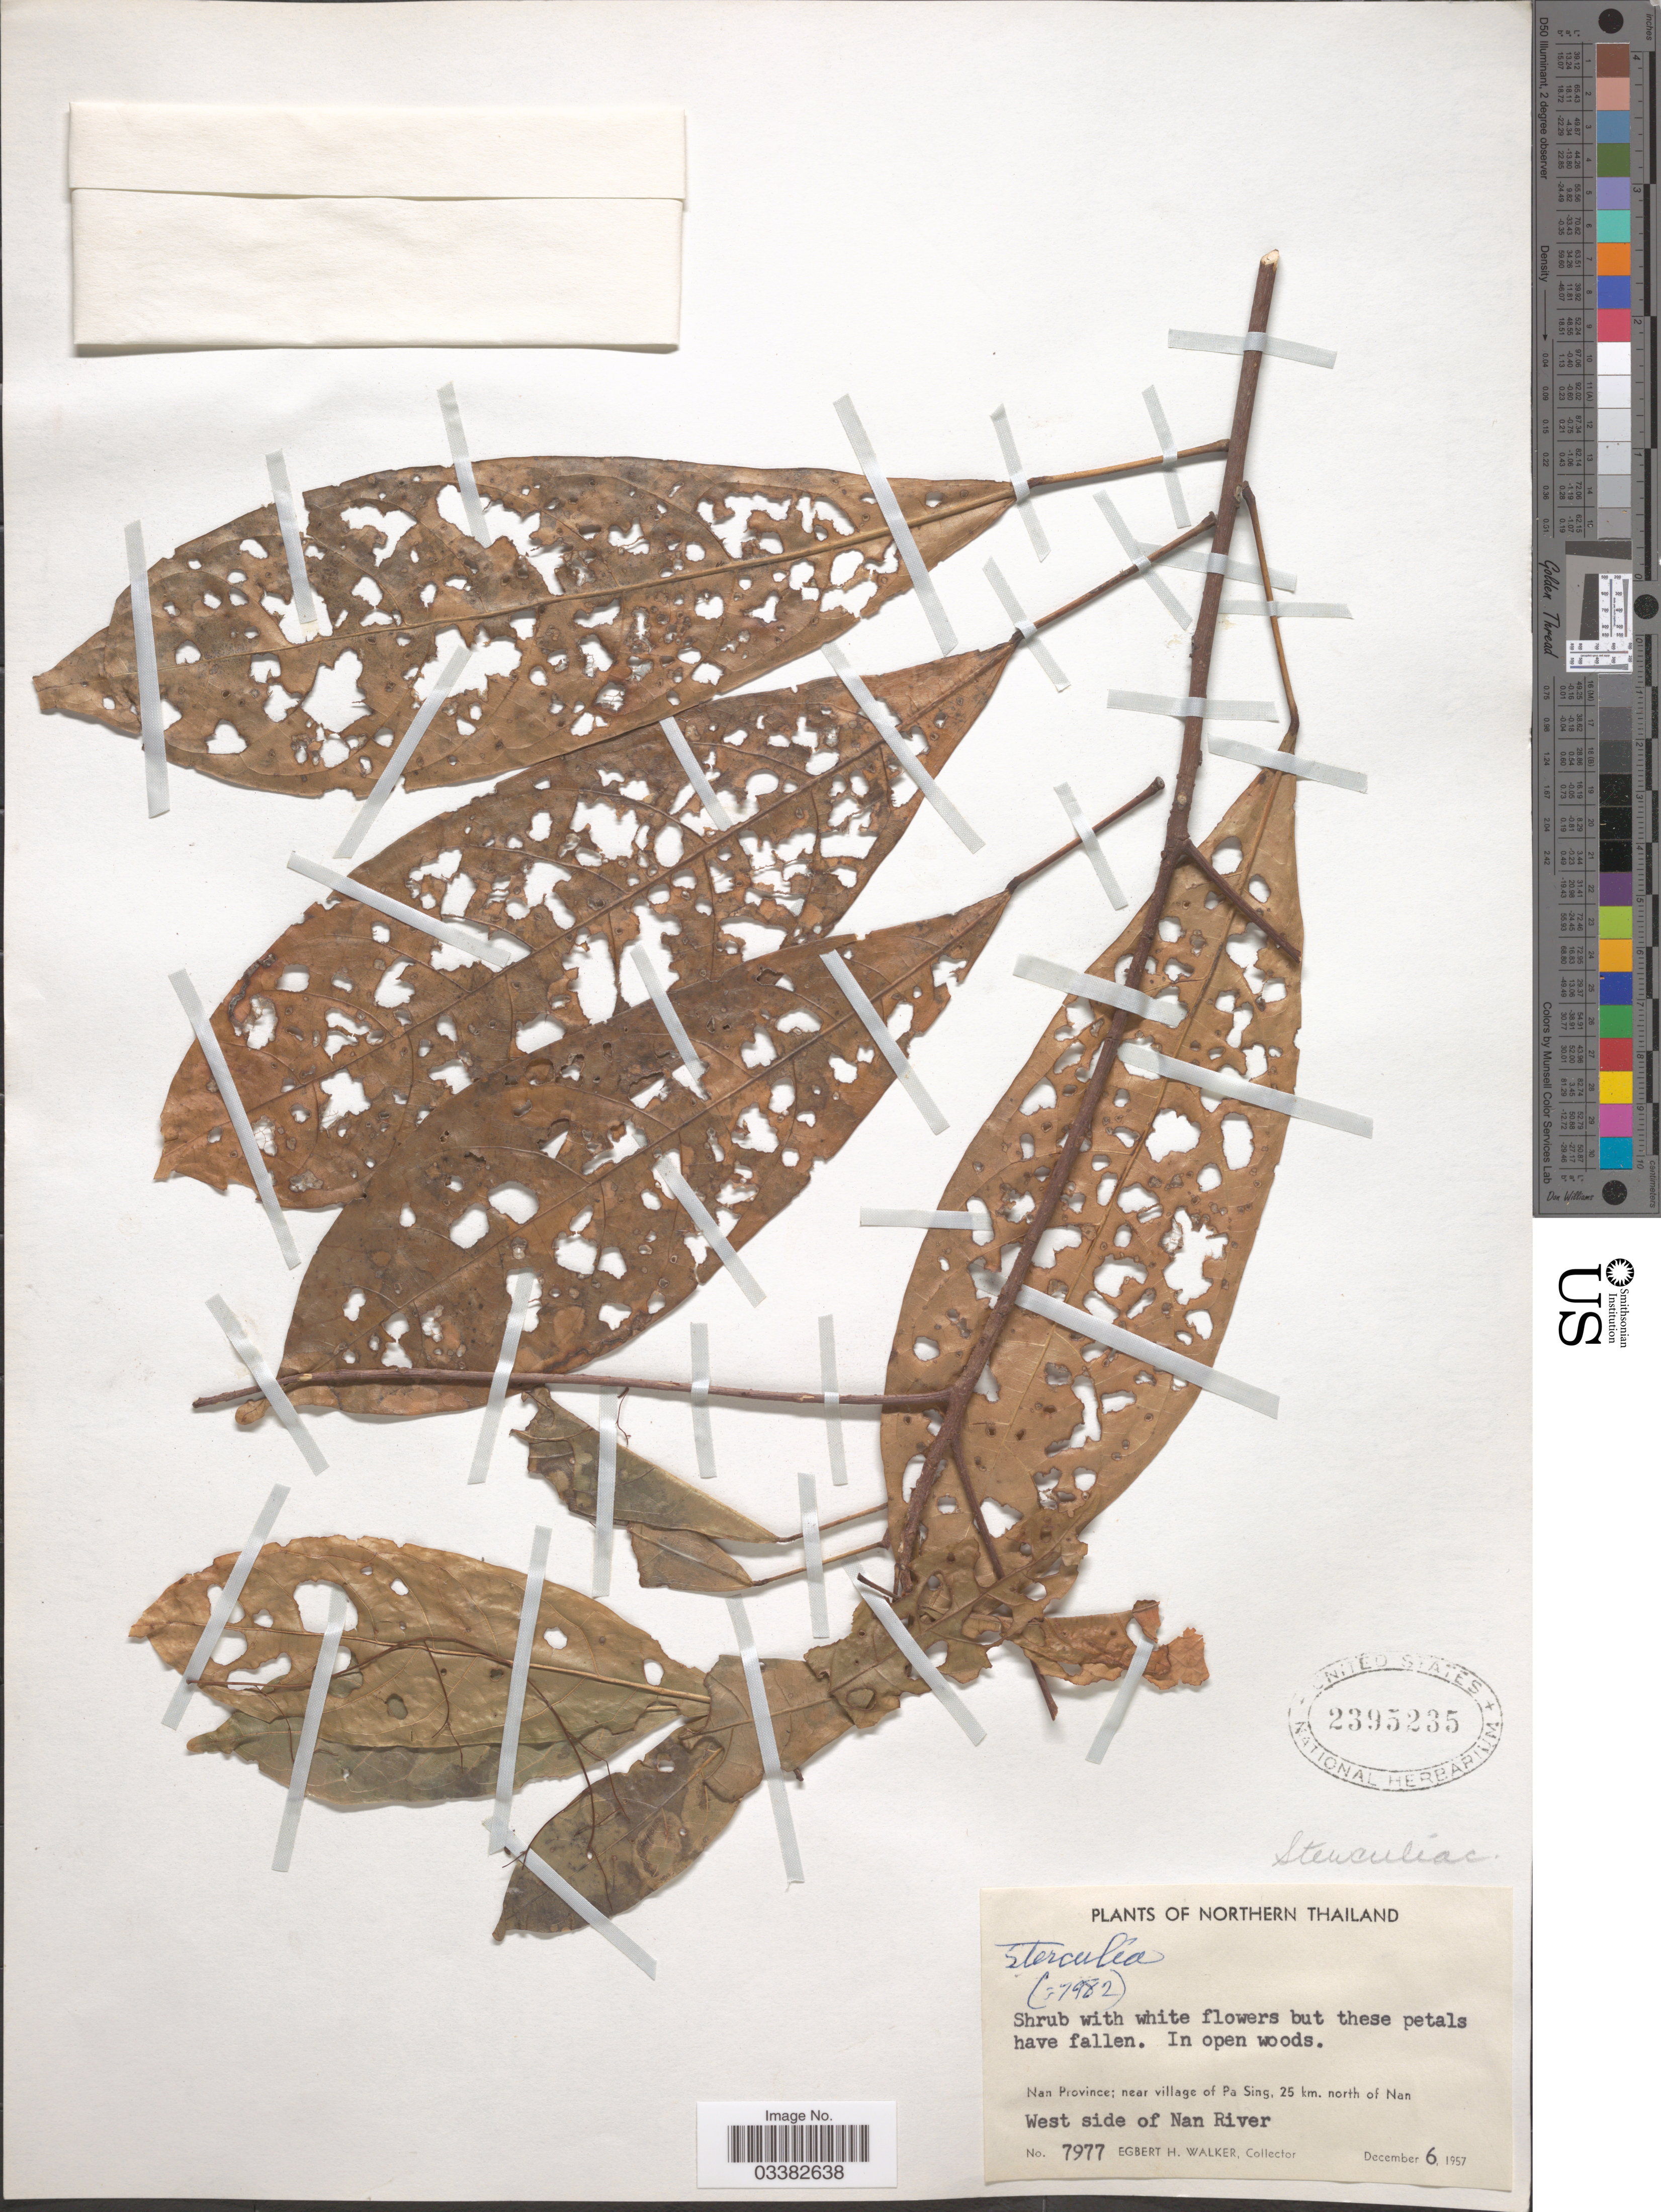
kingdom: Plantae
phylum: Tracheophyta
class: Magnoliopsida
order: Malvales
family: Malvaceae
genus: Sterculia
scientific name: Sterculia sp.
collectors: E. H. Walker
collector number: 7977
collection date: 1957-12-06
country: Thailand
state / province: Nan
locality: Northern Thailand. Near village of Pa Sing, 25 km. north of Nan. West side of Nan River.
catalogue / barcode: US 2395235